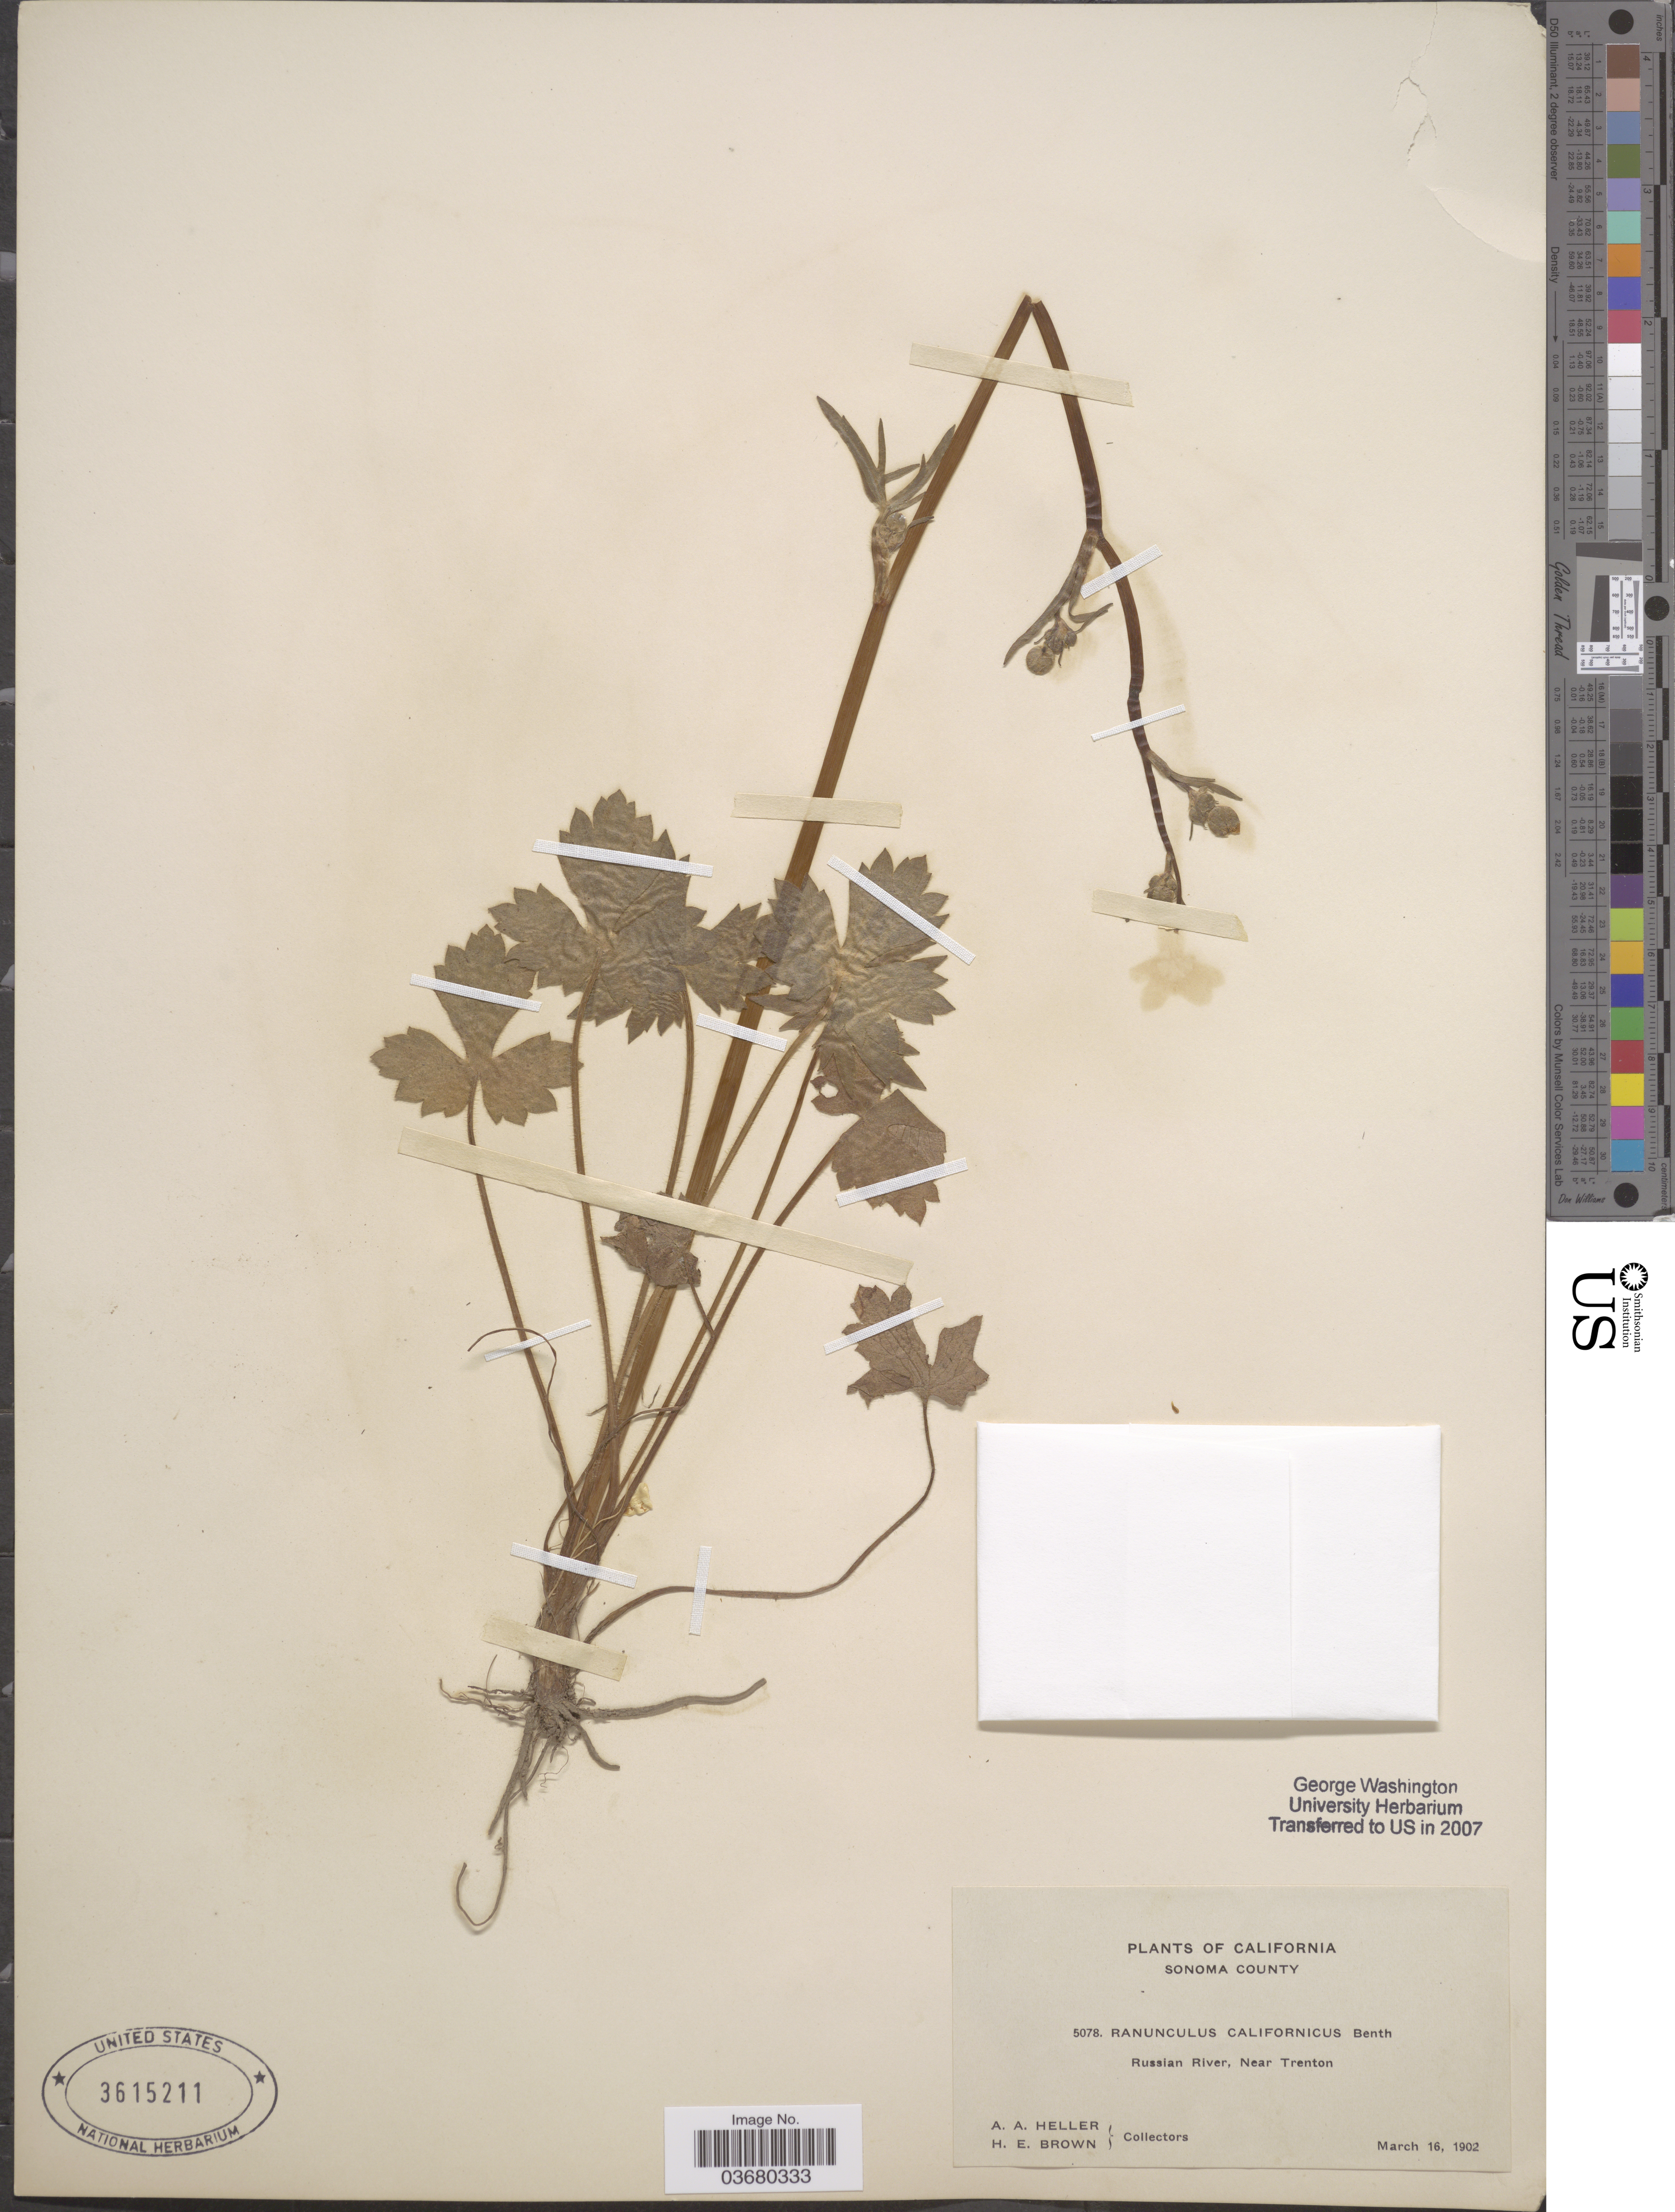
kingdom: Plantae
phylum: Tracheophyta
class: Magnoliopsida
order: Ranunculales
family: Ranunculaceae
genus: Ranunculus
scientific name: Ranunculus californicus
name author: Benth.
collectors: A. A. Heller & H. E. Brown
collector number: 5078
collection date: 1902-03-16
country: United States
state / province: California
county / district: Sonoma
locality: Sonoma County. Russian River, Near Trenton.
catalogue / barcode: US 3615211